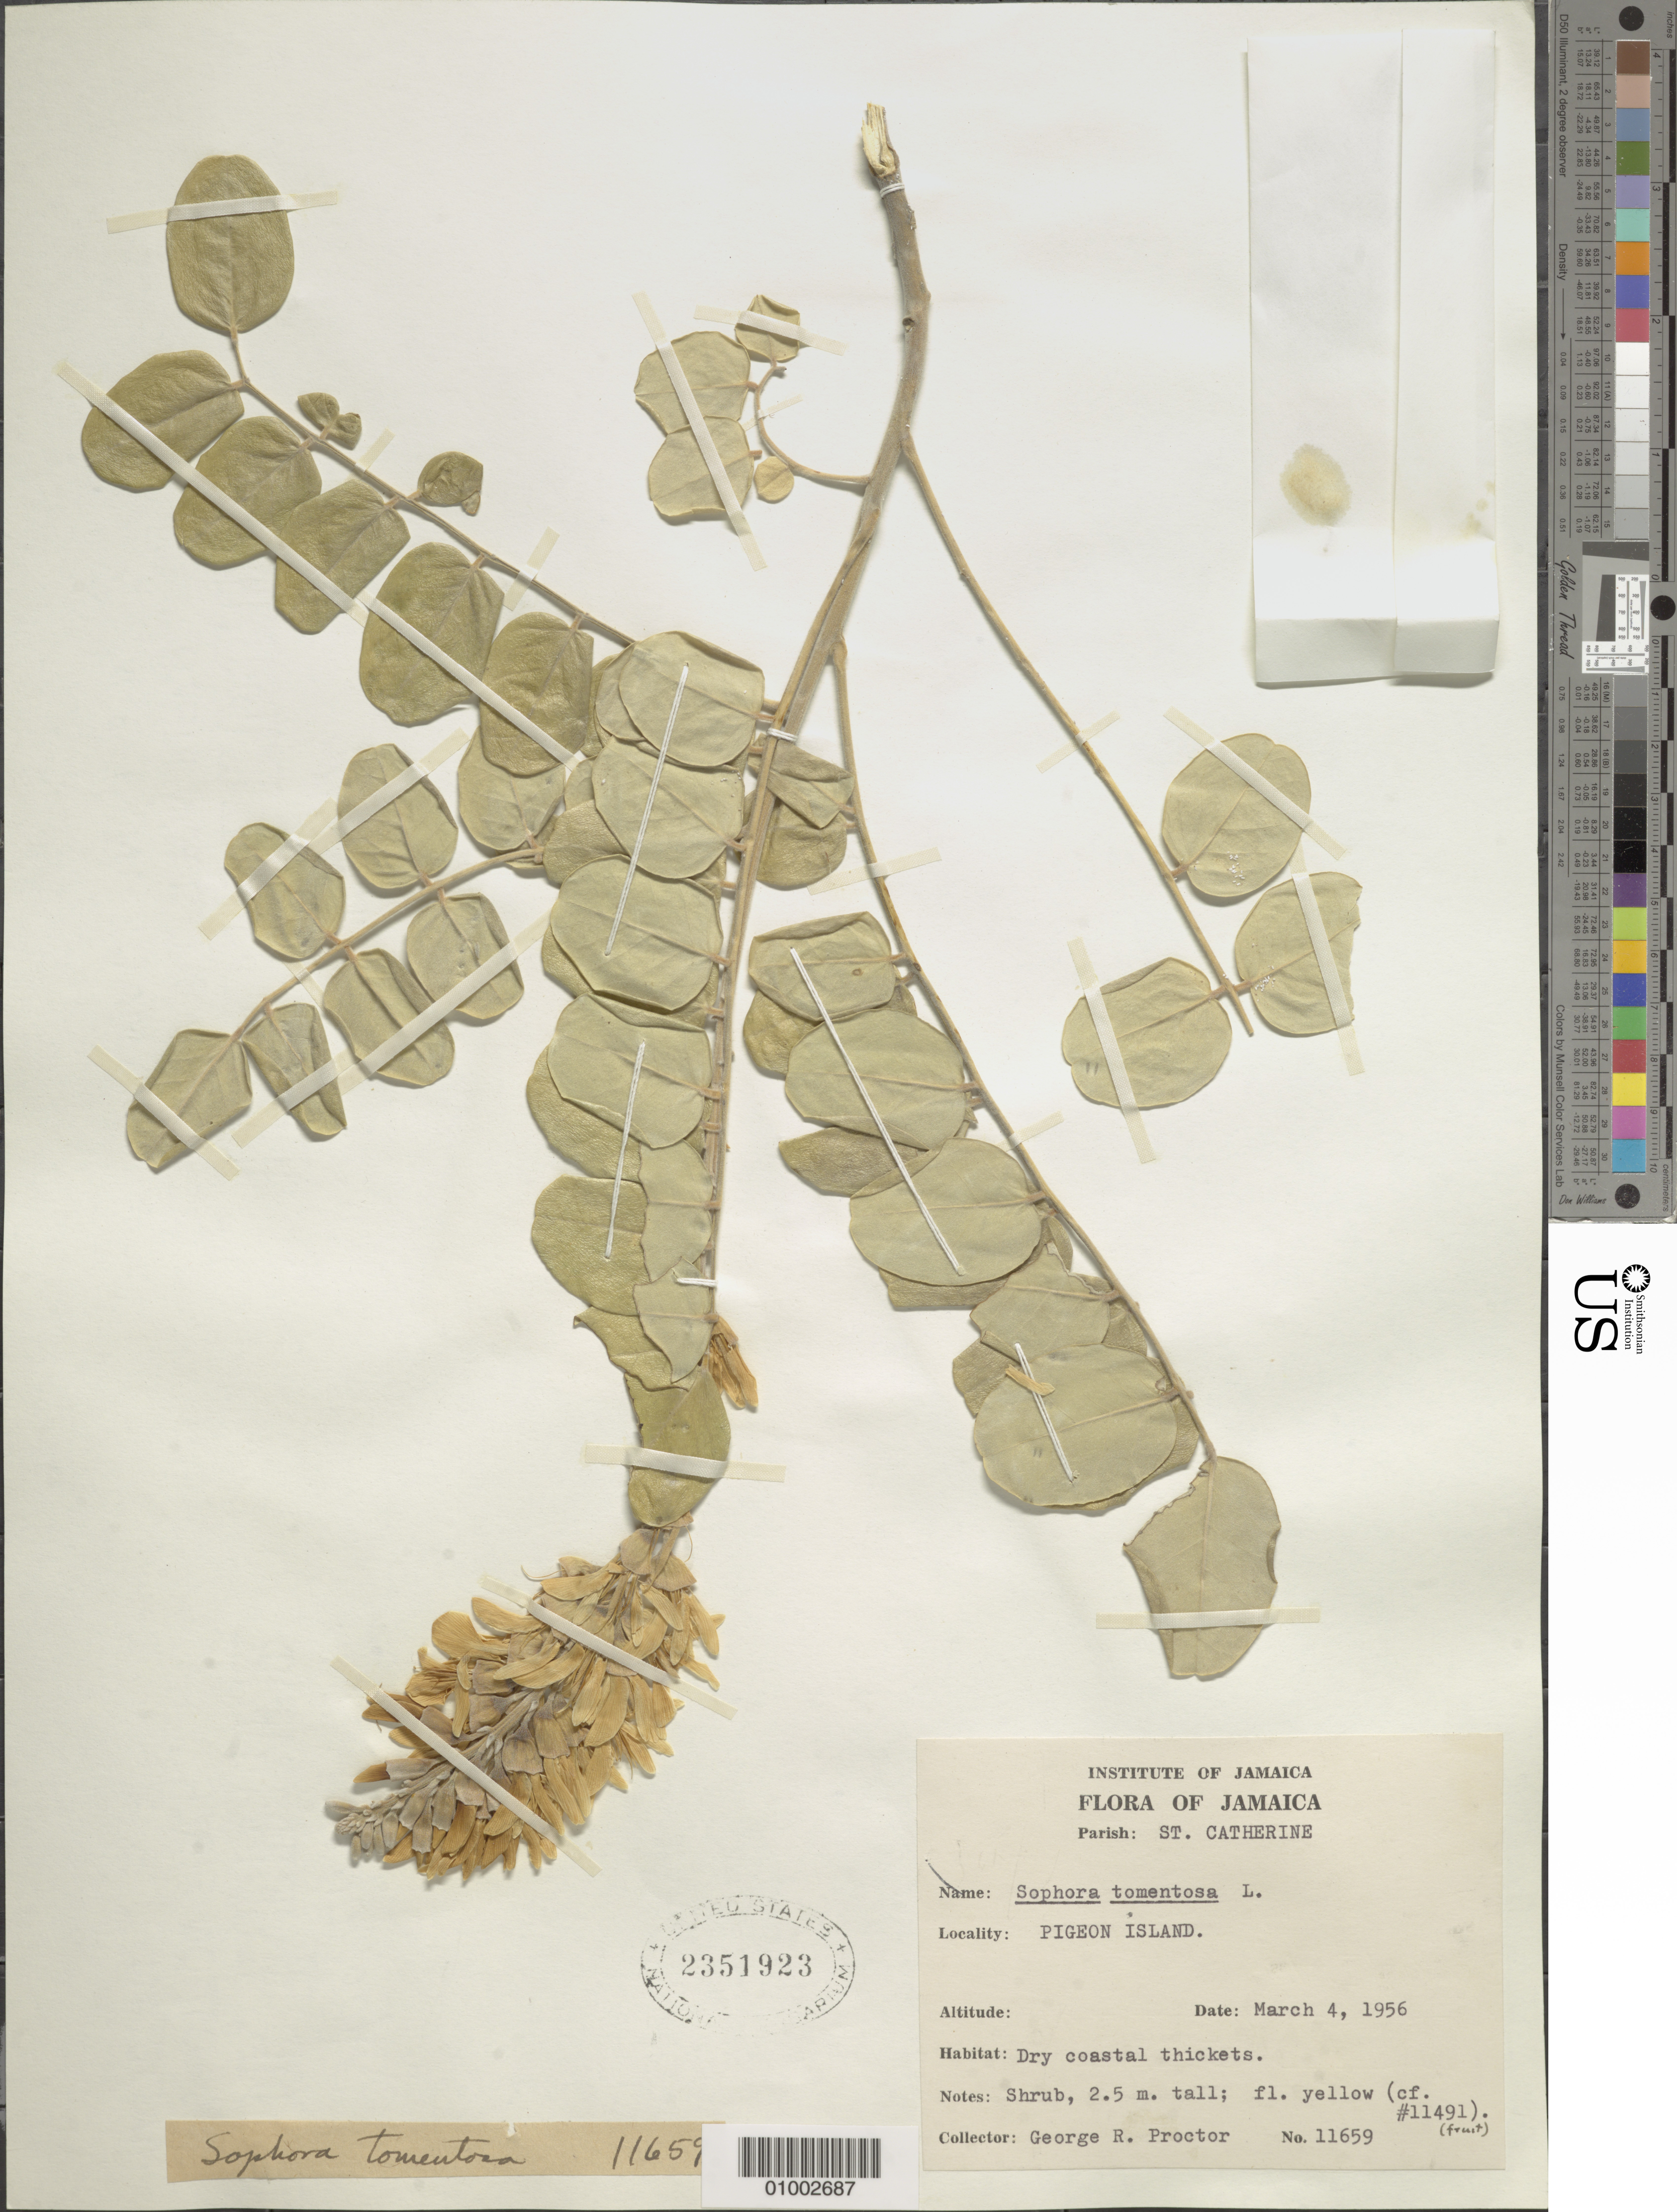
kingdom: Plantae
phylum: Tracheophyta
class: Magnoliopsida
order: Fabales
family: Fabaceae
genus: Sophora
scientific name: Sophora tomentosa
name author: L.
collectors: G. R. Proctor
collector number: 11659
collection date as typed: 04 Mar 1956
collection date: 1956-03-04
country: Jamaica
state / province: Saint Catherine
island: Jamaica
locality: Pidgeon Island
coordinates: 0 N, 0 E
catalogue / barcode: US 2351923